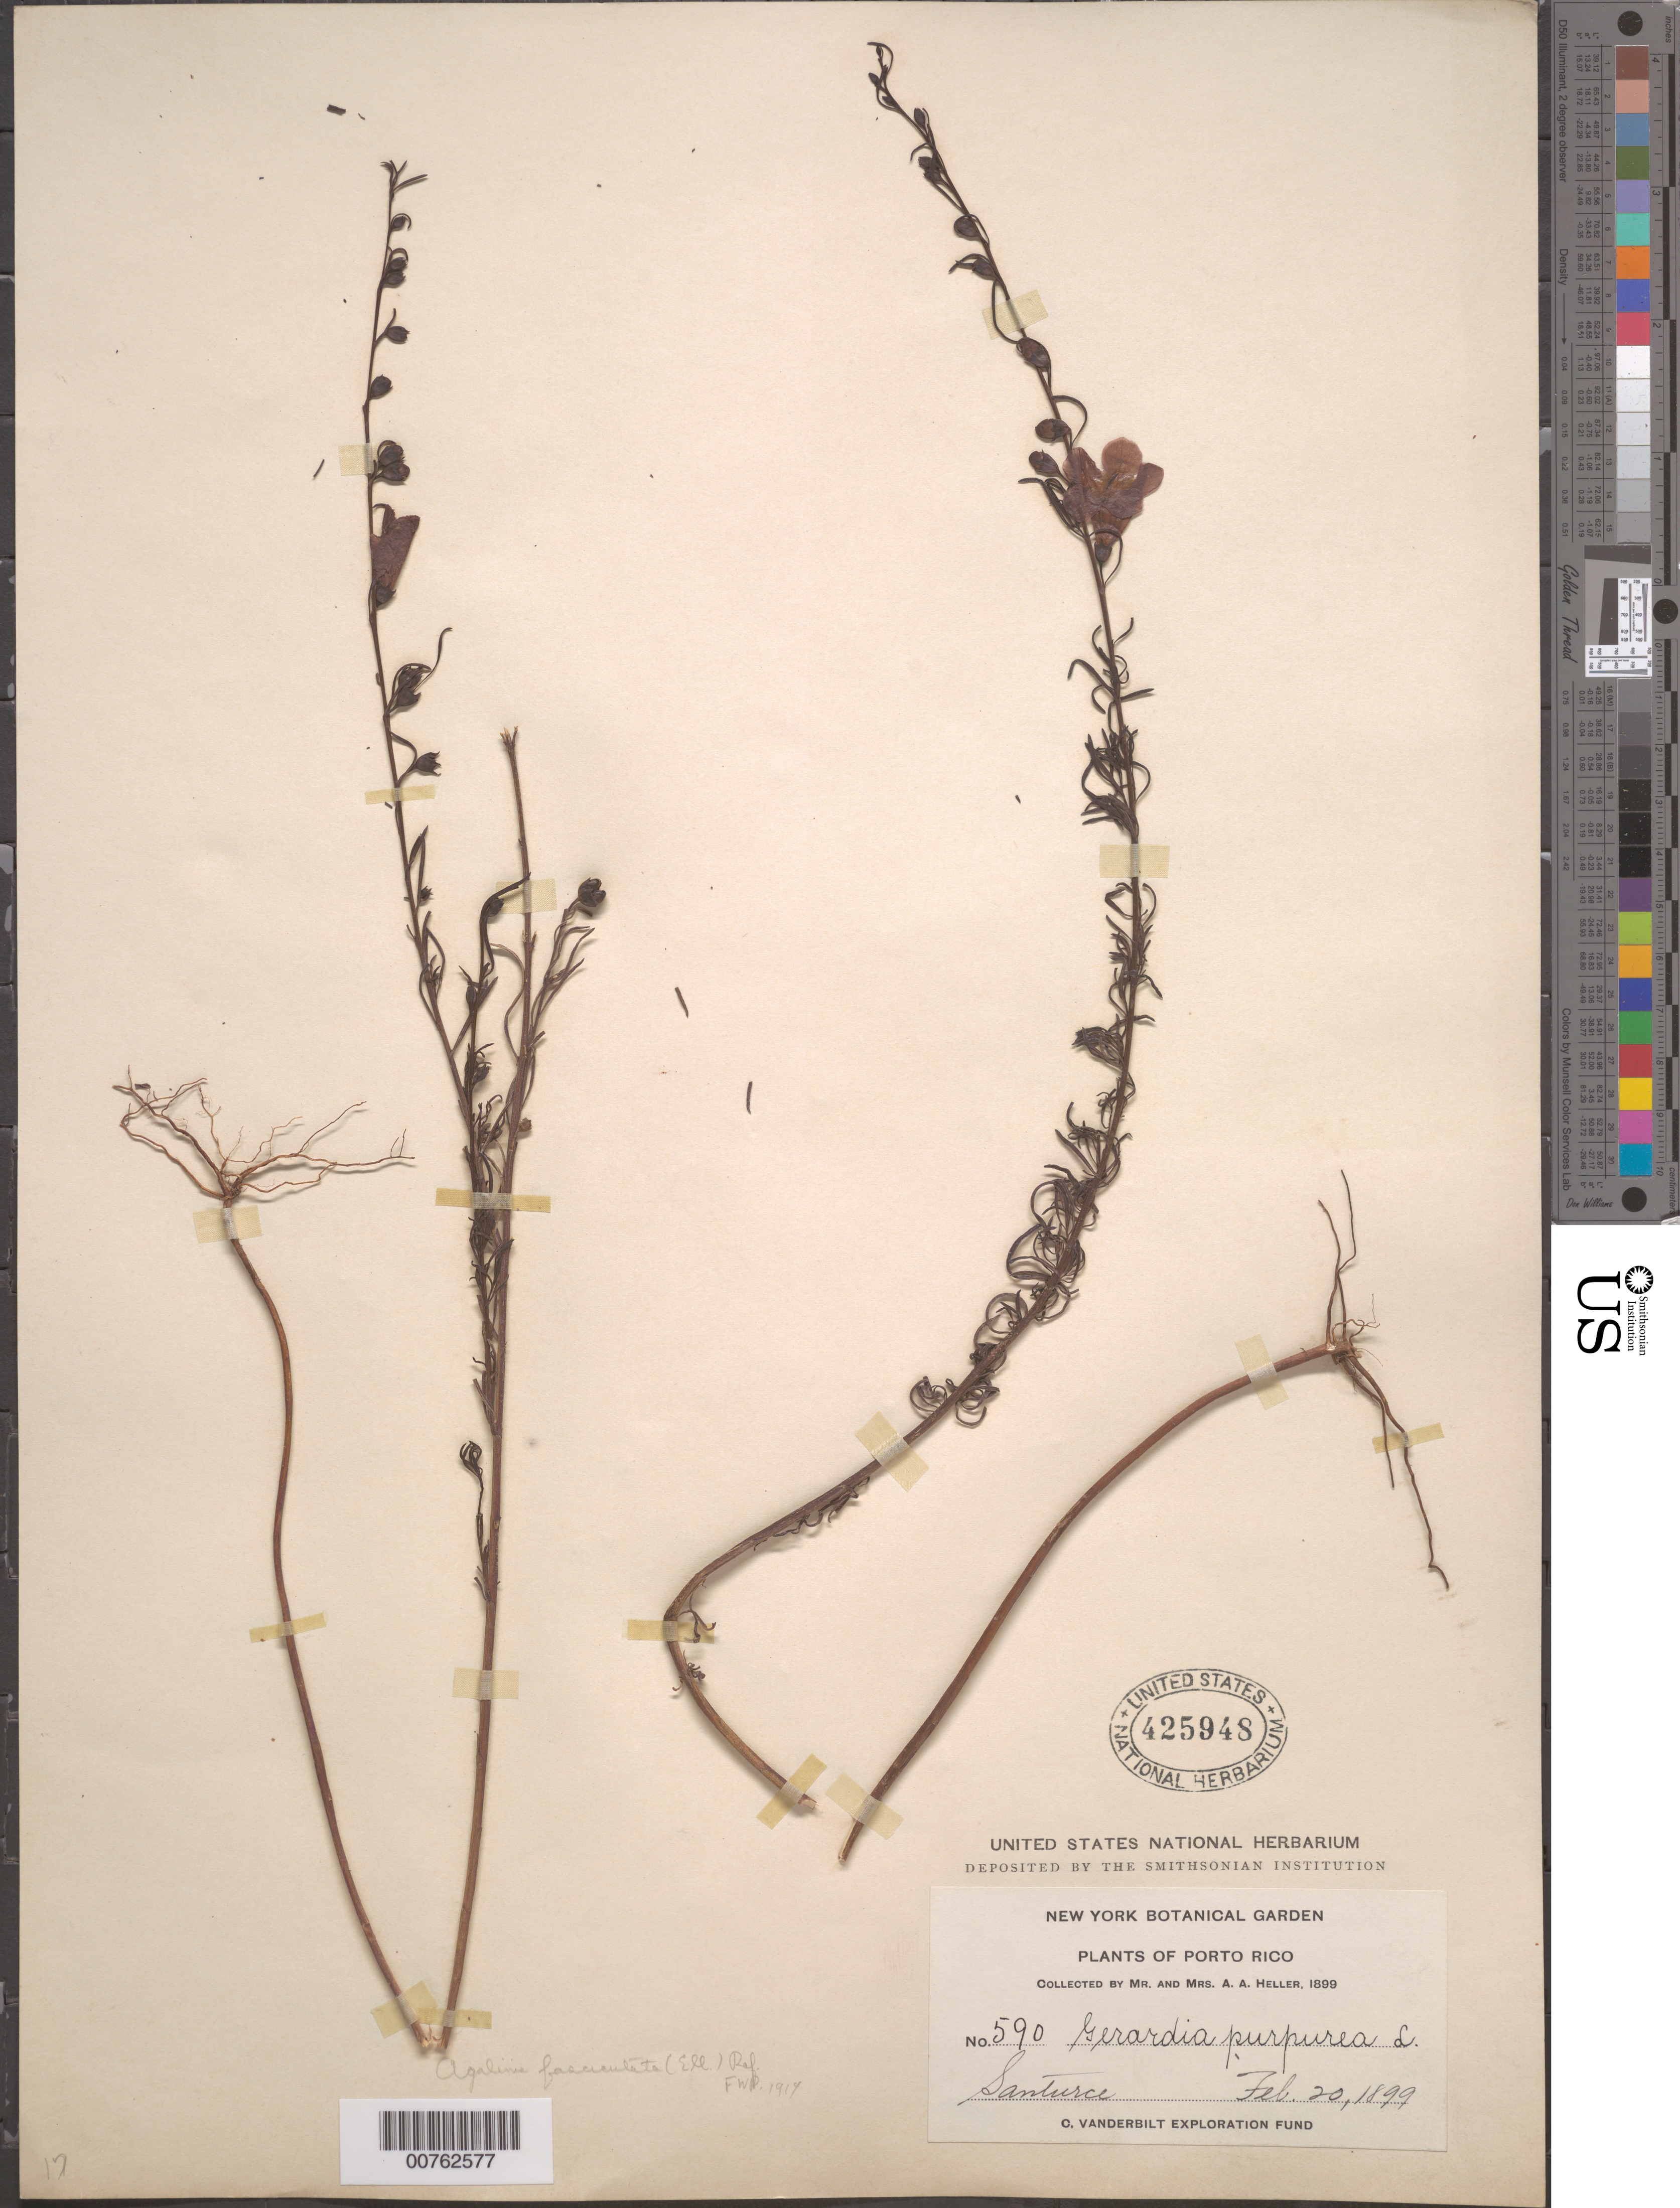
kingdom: Plantae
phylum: Tracheophyta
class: Magnoliopsida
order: Lamiales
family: Orobanchaceae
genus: Agalinis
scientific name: Agalinis fasciculata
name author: (Elliott) Raf.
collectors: A. A. Heller & E. G. Heller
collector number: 590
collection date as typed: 20 Feb 1899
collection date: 1899-02-20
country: Puerto Rico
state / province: San Juan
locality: Santurce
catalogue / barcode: US 425948